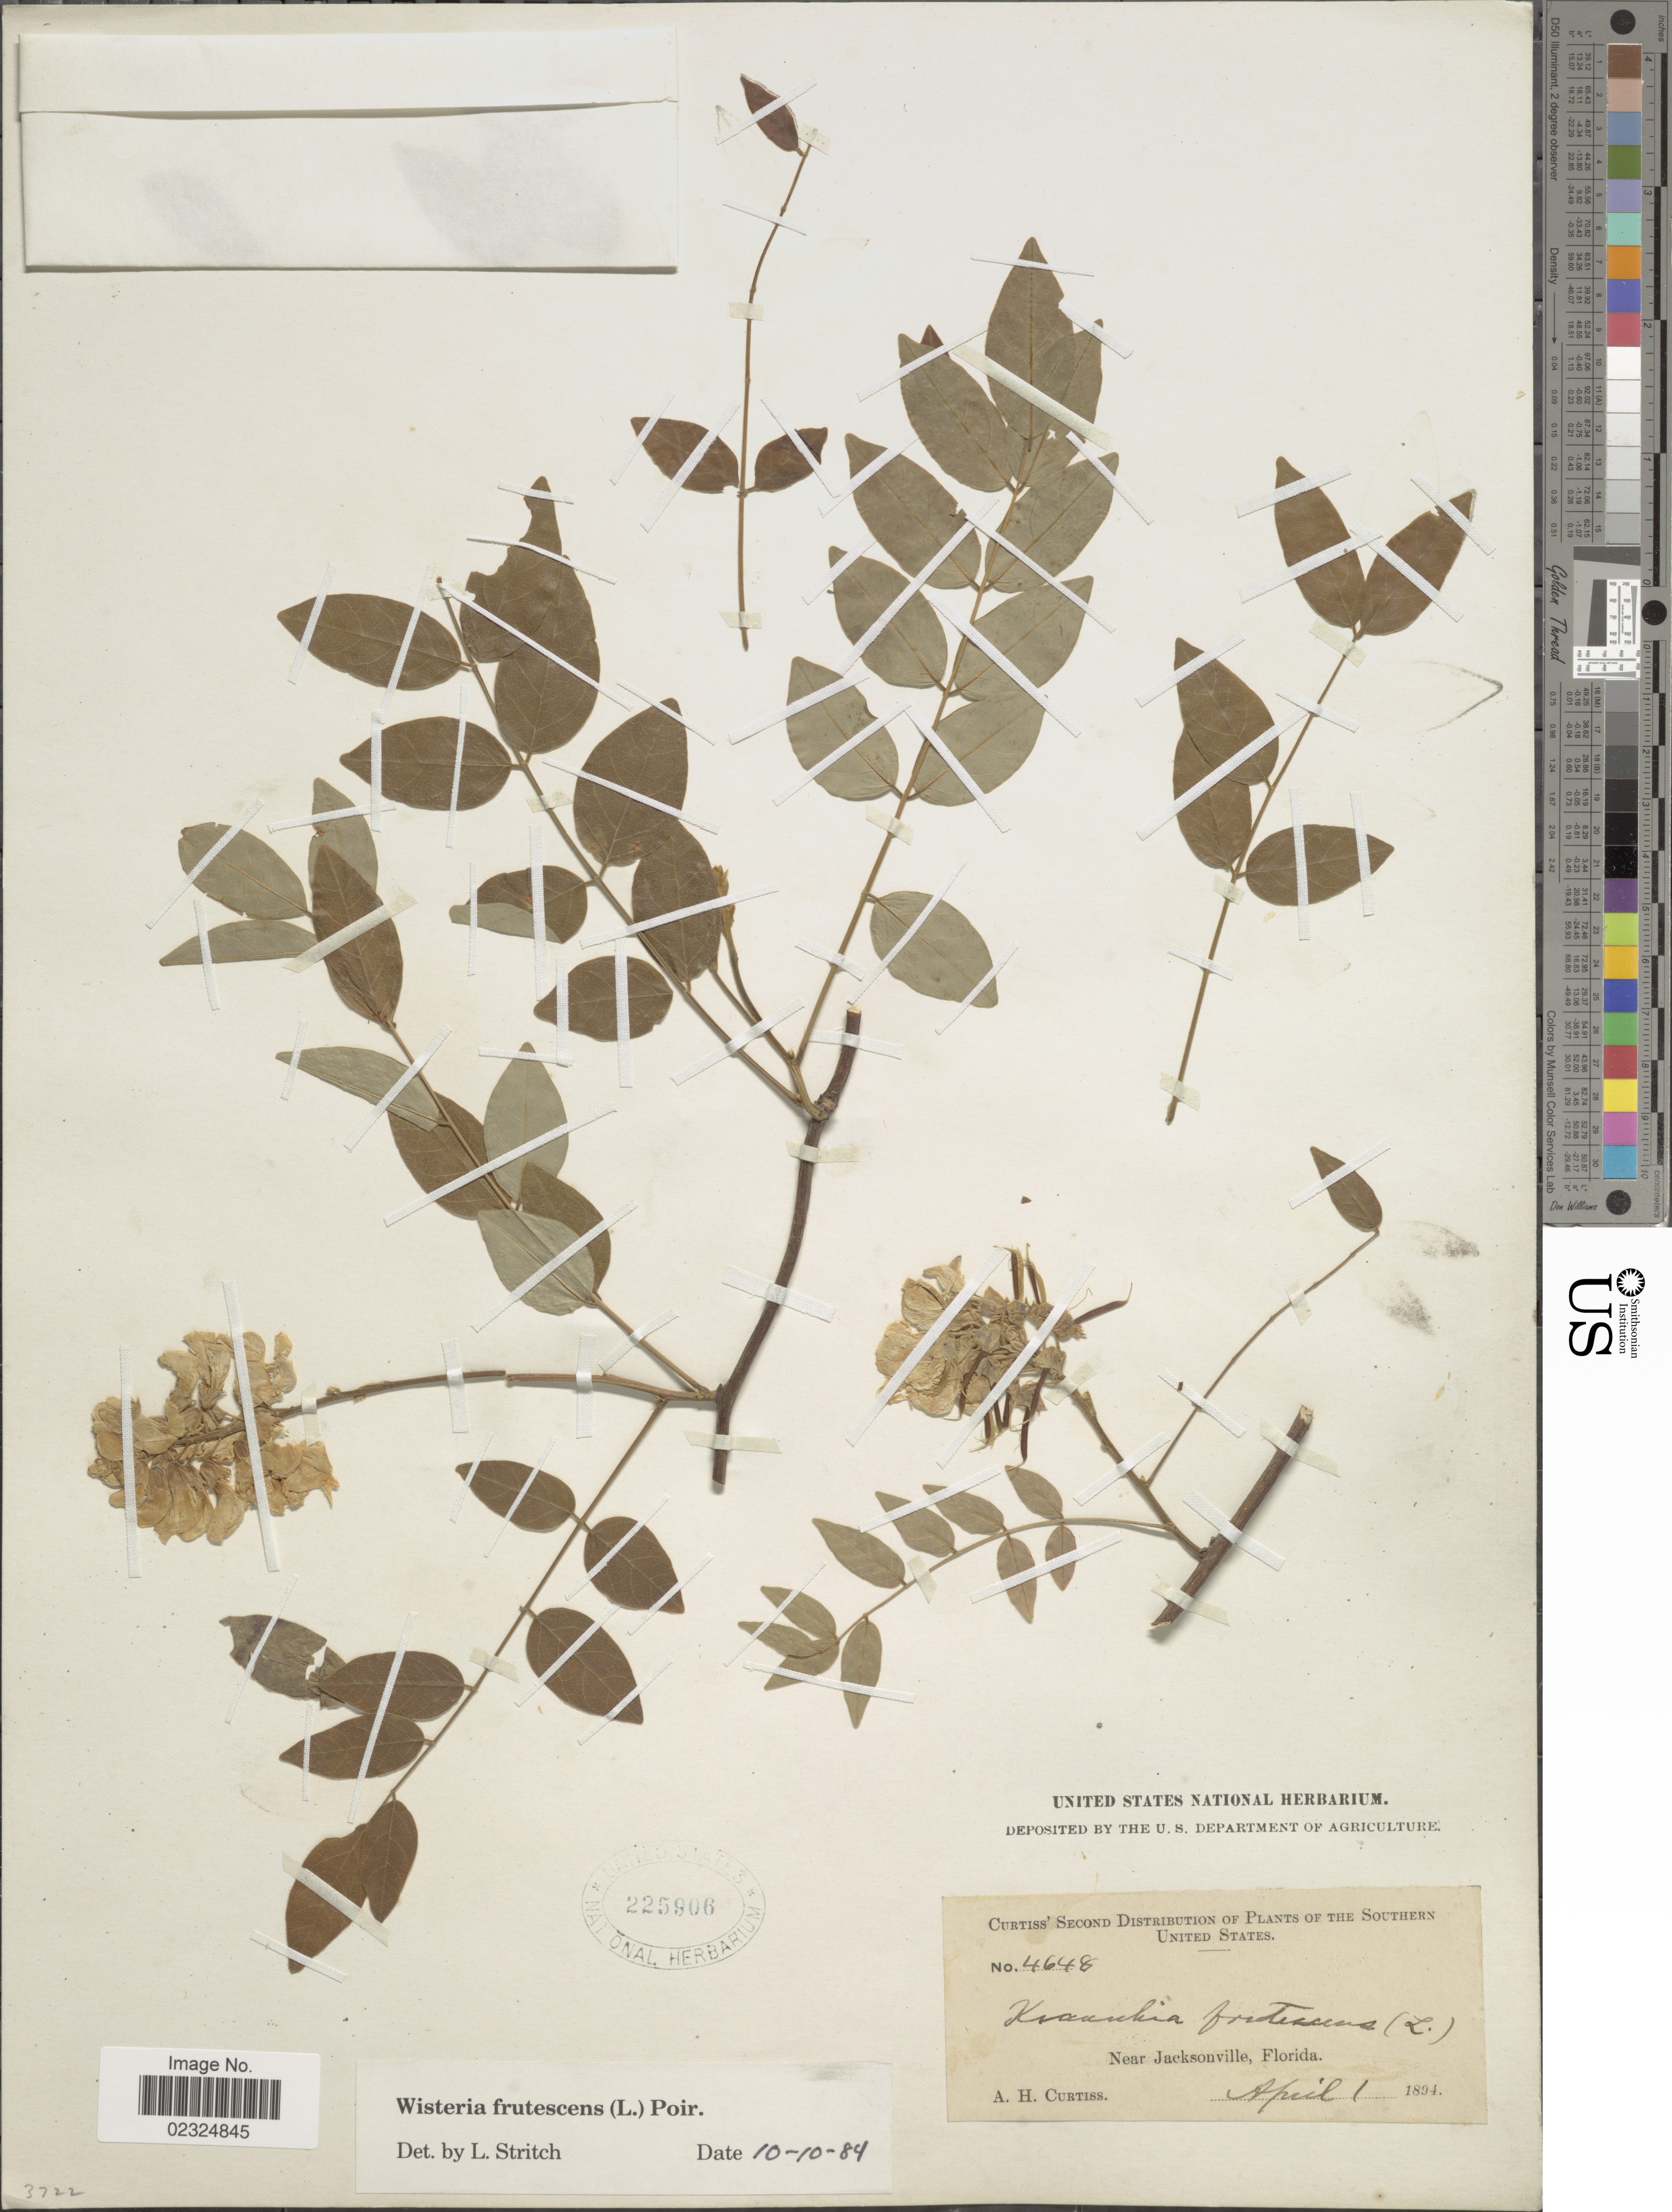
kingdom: Plantae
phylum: Tracheophyta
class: Magnoliopsida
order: Fabales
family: Fabaceae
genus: Wisteria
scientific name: Wisteria frutescens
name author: (L.) Poir.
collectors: A. H. Curtiss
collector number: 4648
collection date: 1894-04-01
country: United States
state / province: Florida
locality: Near Jacksonville.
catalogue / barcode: US 225906